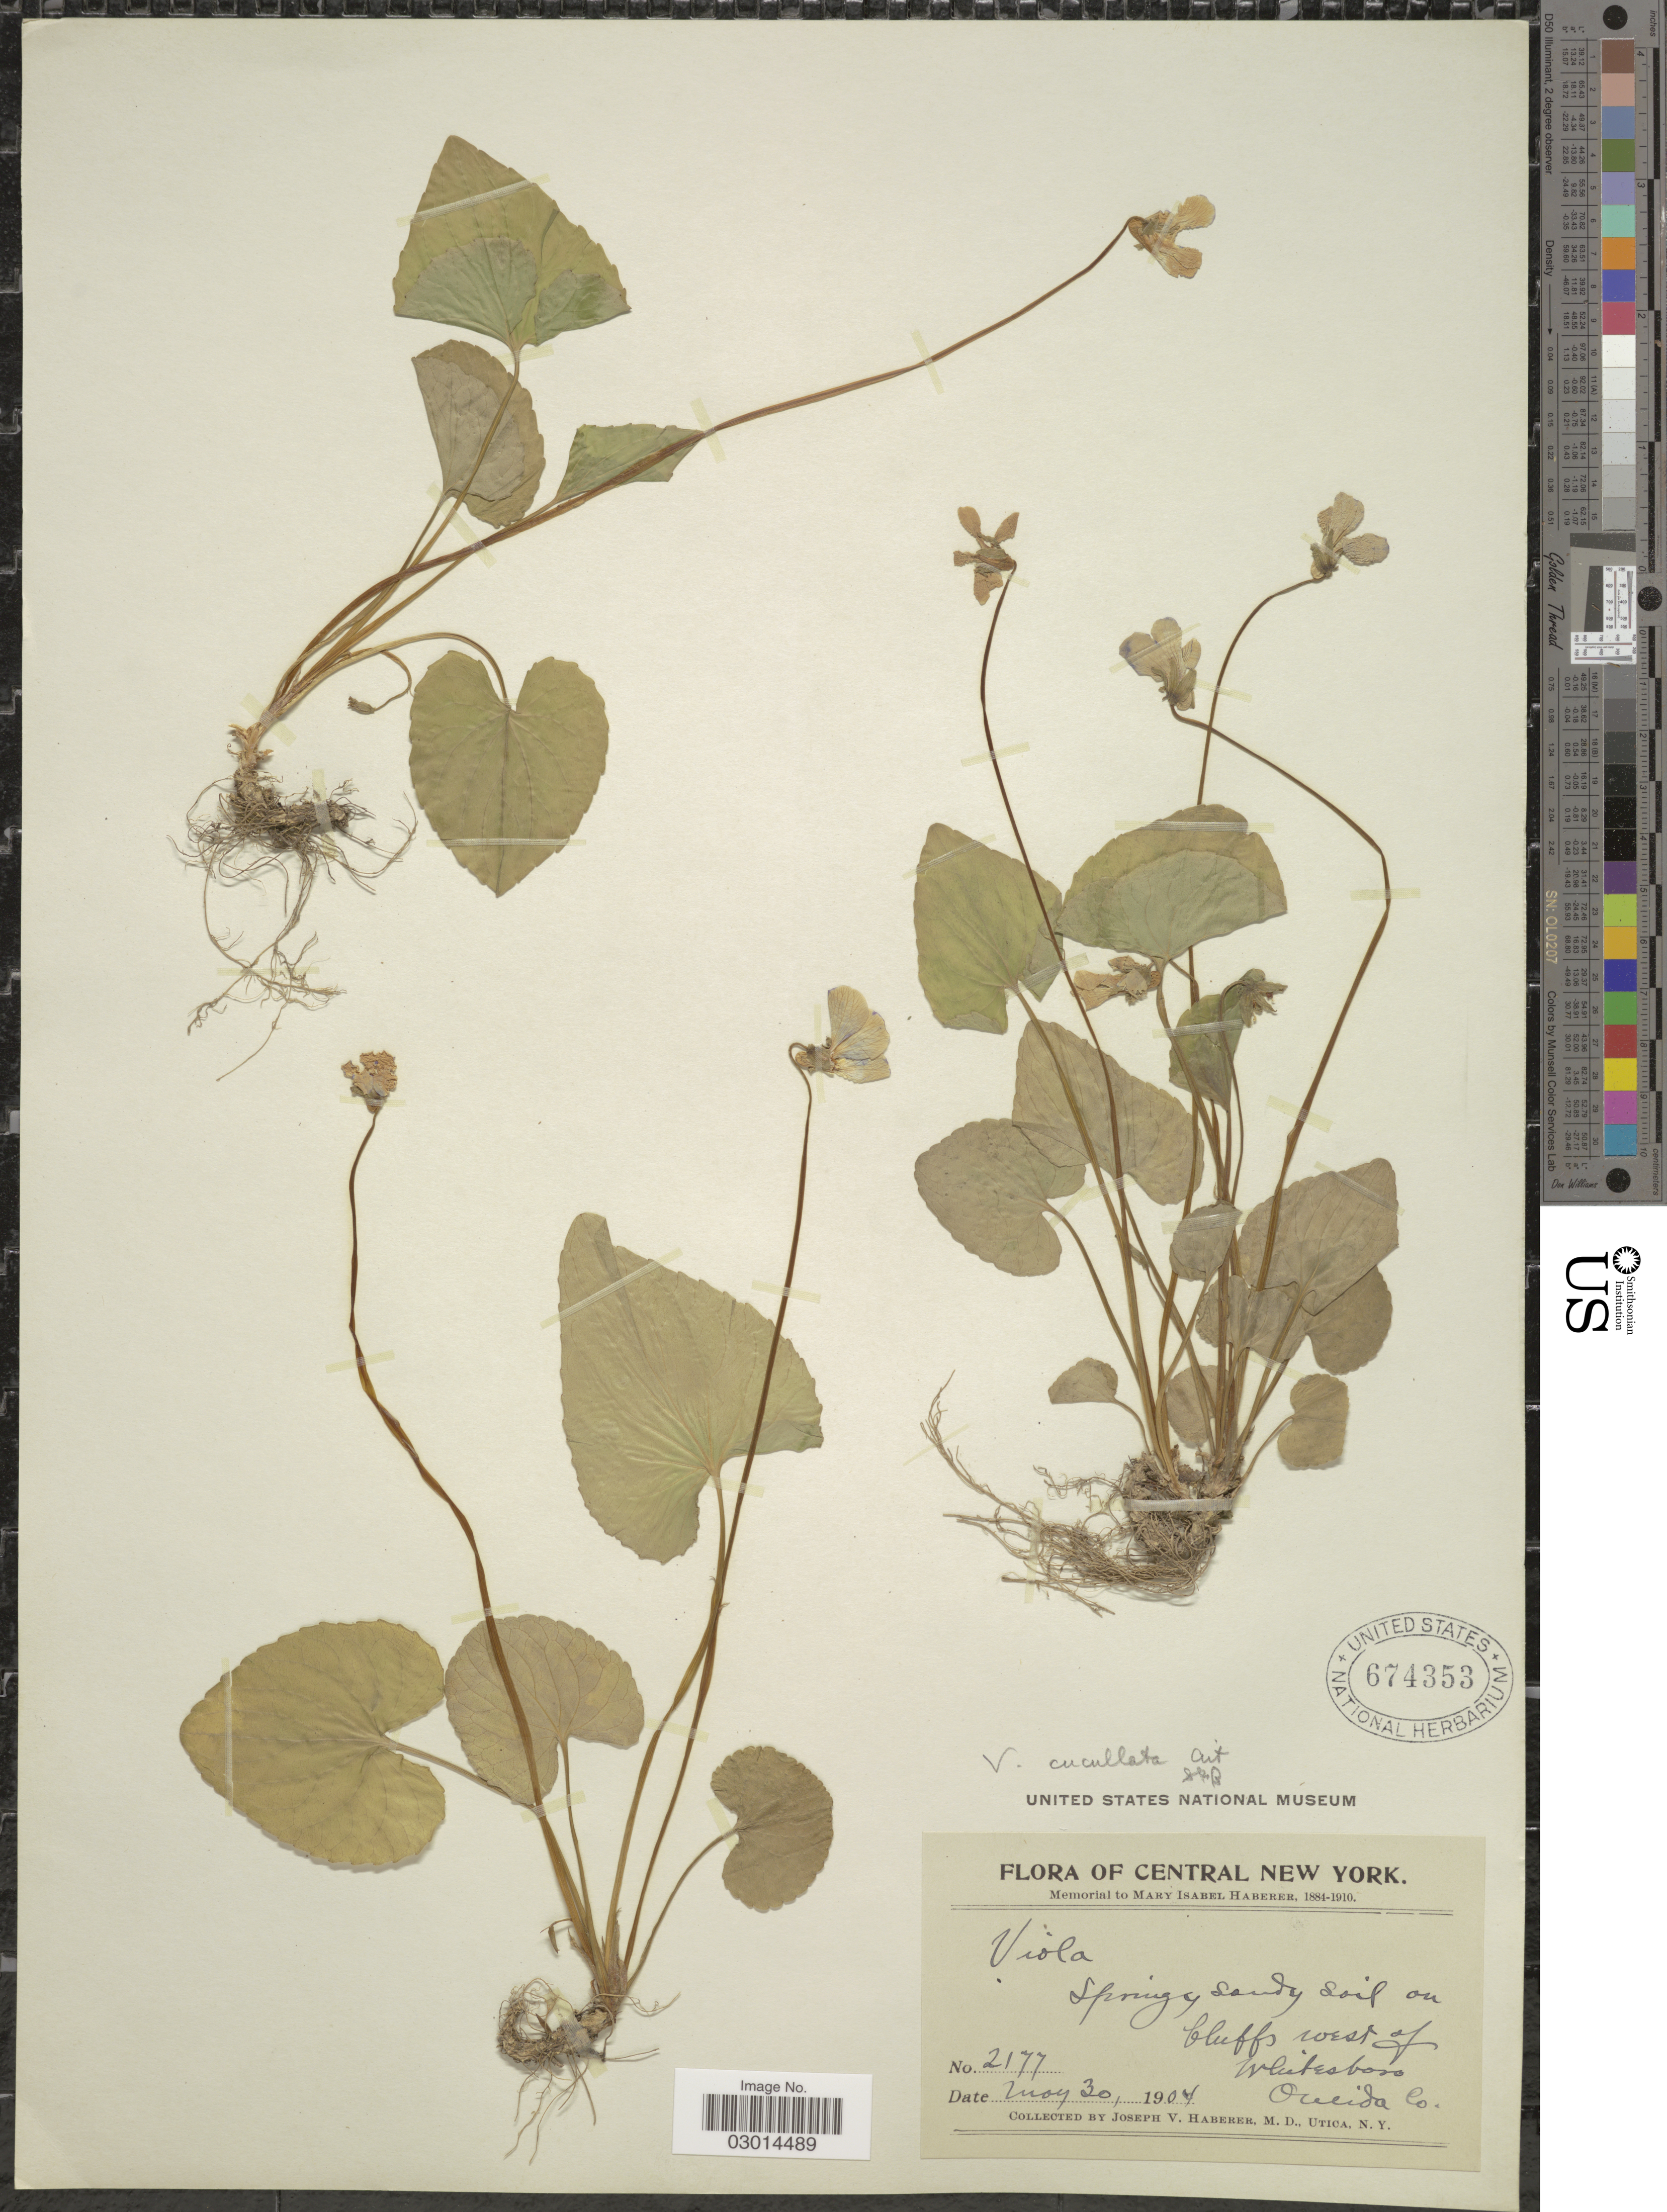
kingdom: Plantae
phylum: Tracheophyta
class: Magnoliopsida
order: Malpighiales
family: Violaceae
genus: Viola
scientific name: Viola cucullata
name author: Aiton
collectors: J. V. Haberer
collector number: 2177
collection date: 1904-05-30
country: United States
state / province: New York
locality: Central New York, springy sandy soil on bluffs west of Whitesboro, Oveida Co.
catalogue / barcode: US 674353